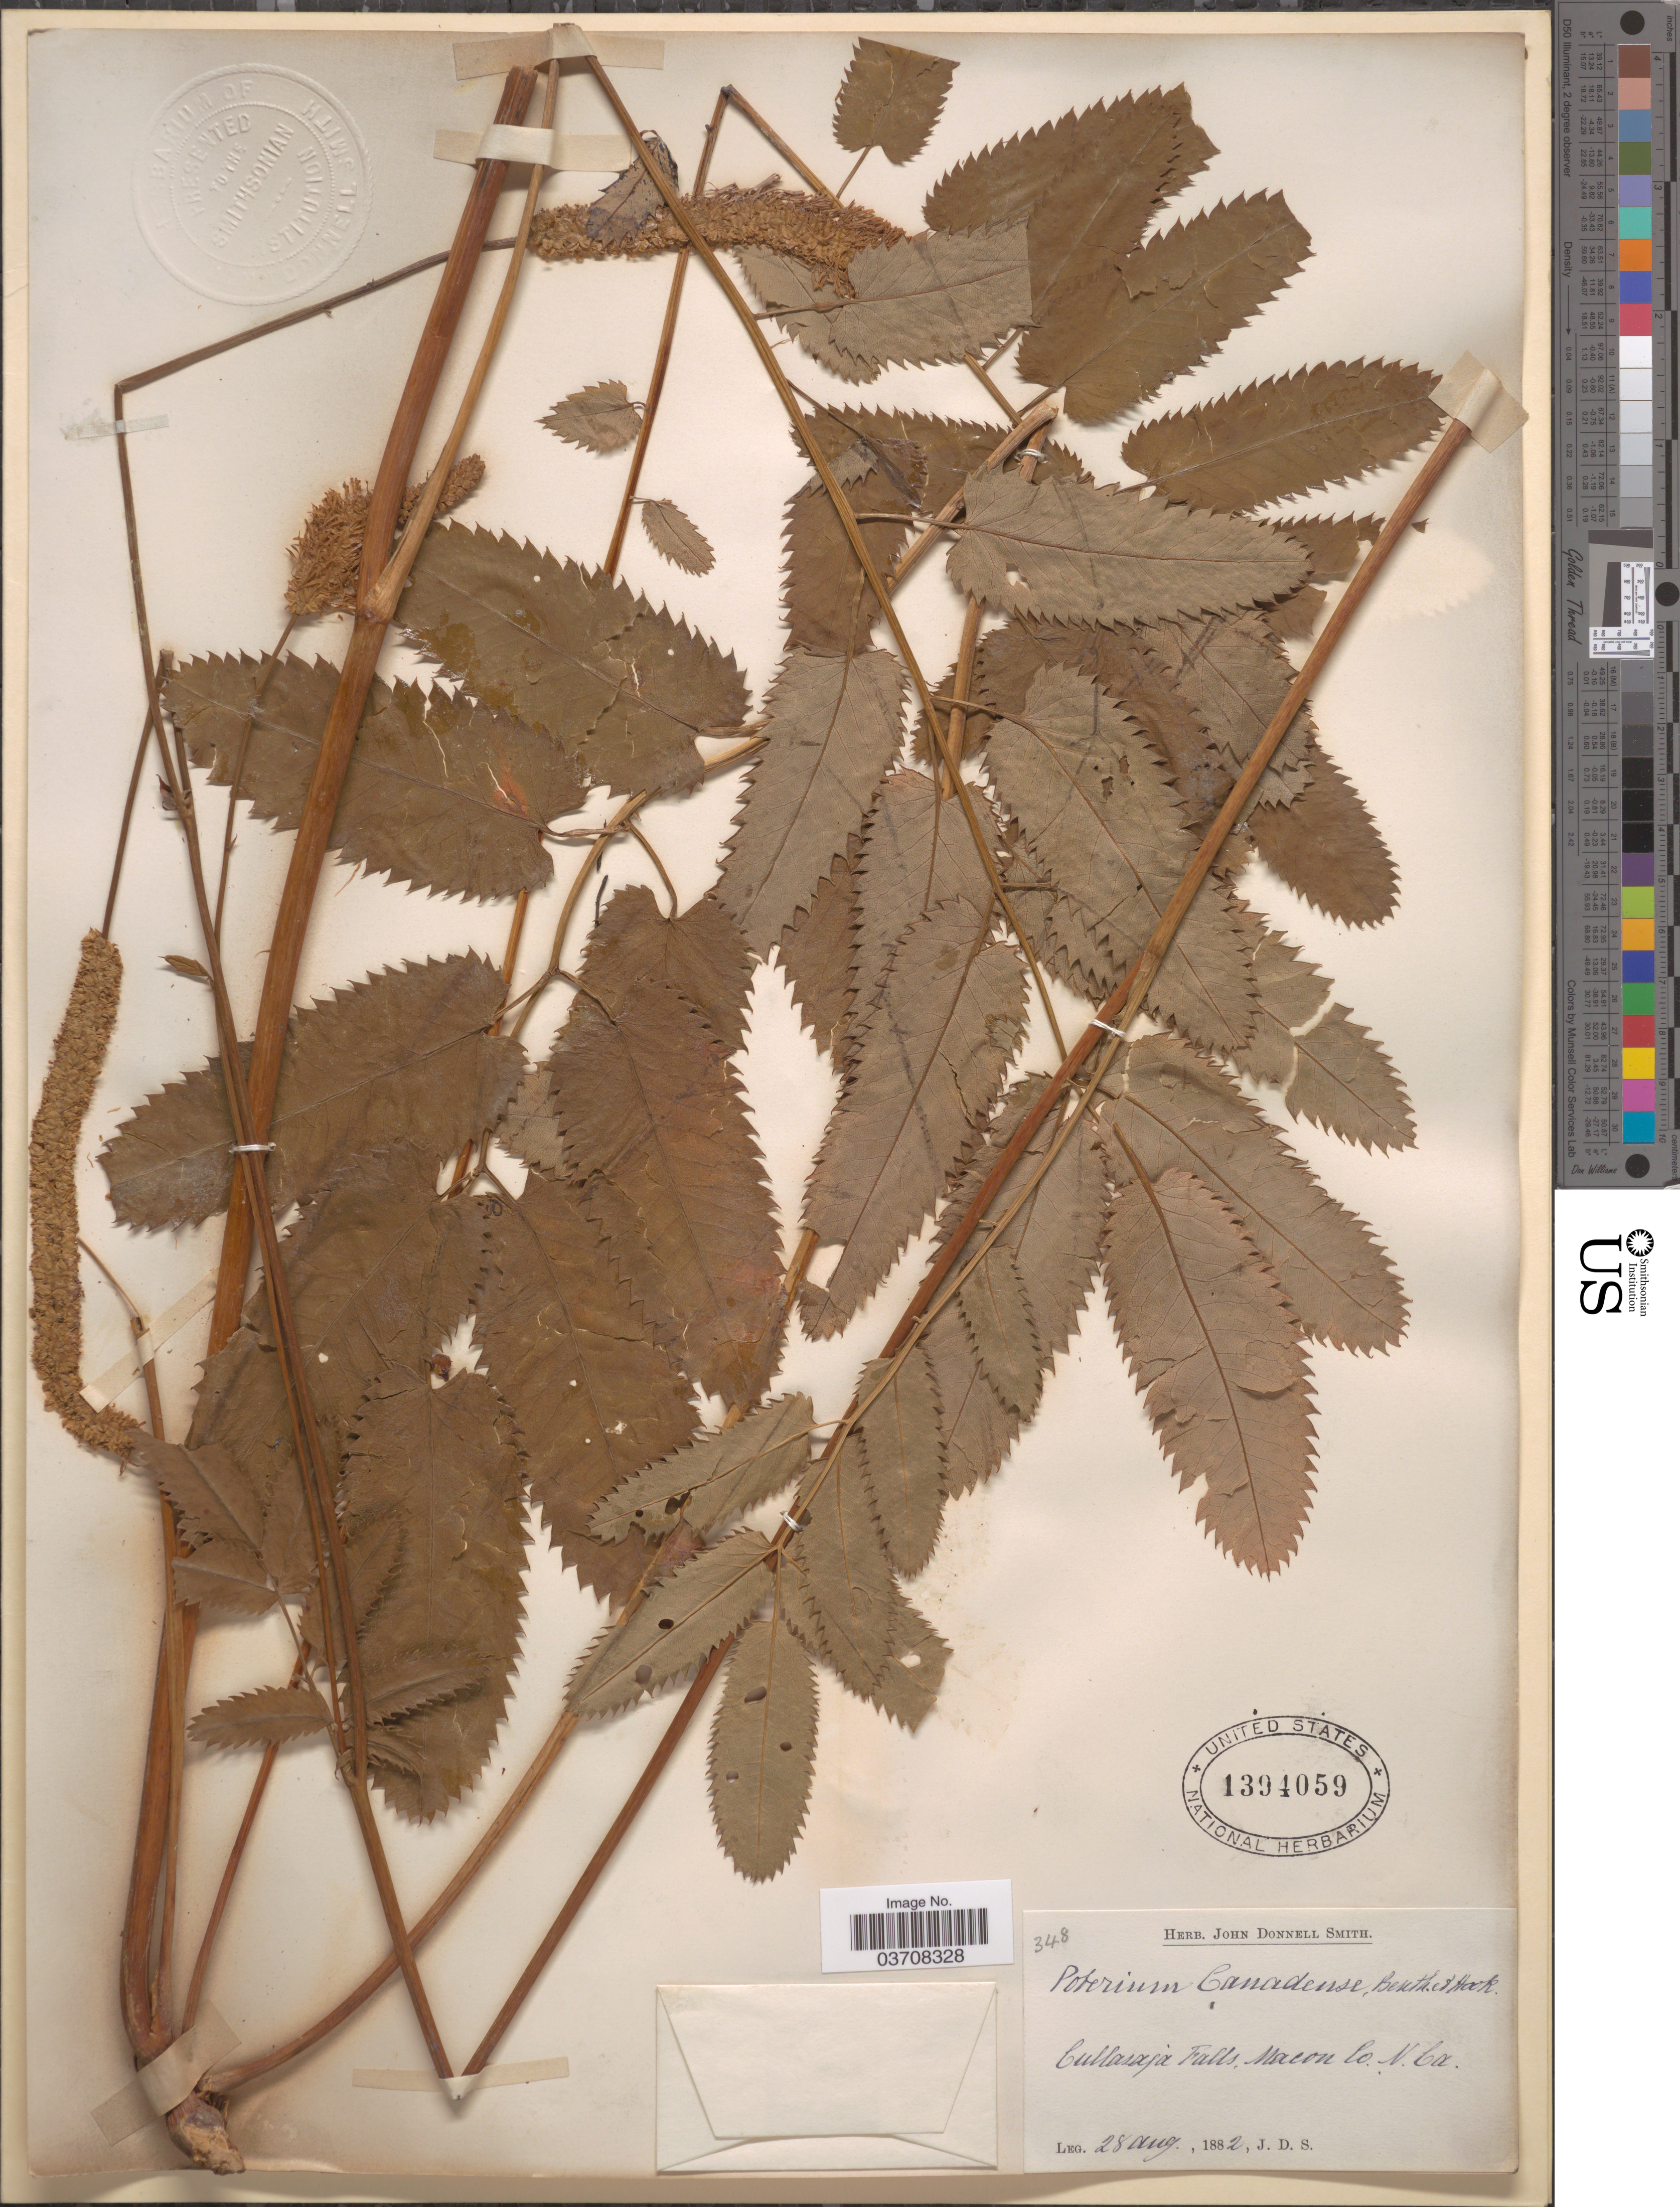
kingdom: Plantae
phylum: Tracheophyta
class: Magnoliopsida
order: Rosales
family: Rosaceae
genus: Sanguisorba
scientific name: Sanguisorba canadensis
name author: L.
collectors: J. Donnell Smith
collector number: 348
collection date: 1882-08-28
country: United States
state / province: North Carolina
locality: Cullasaja Falls, Macon Co.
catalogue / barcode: US 1394059